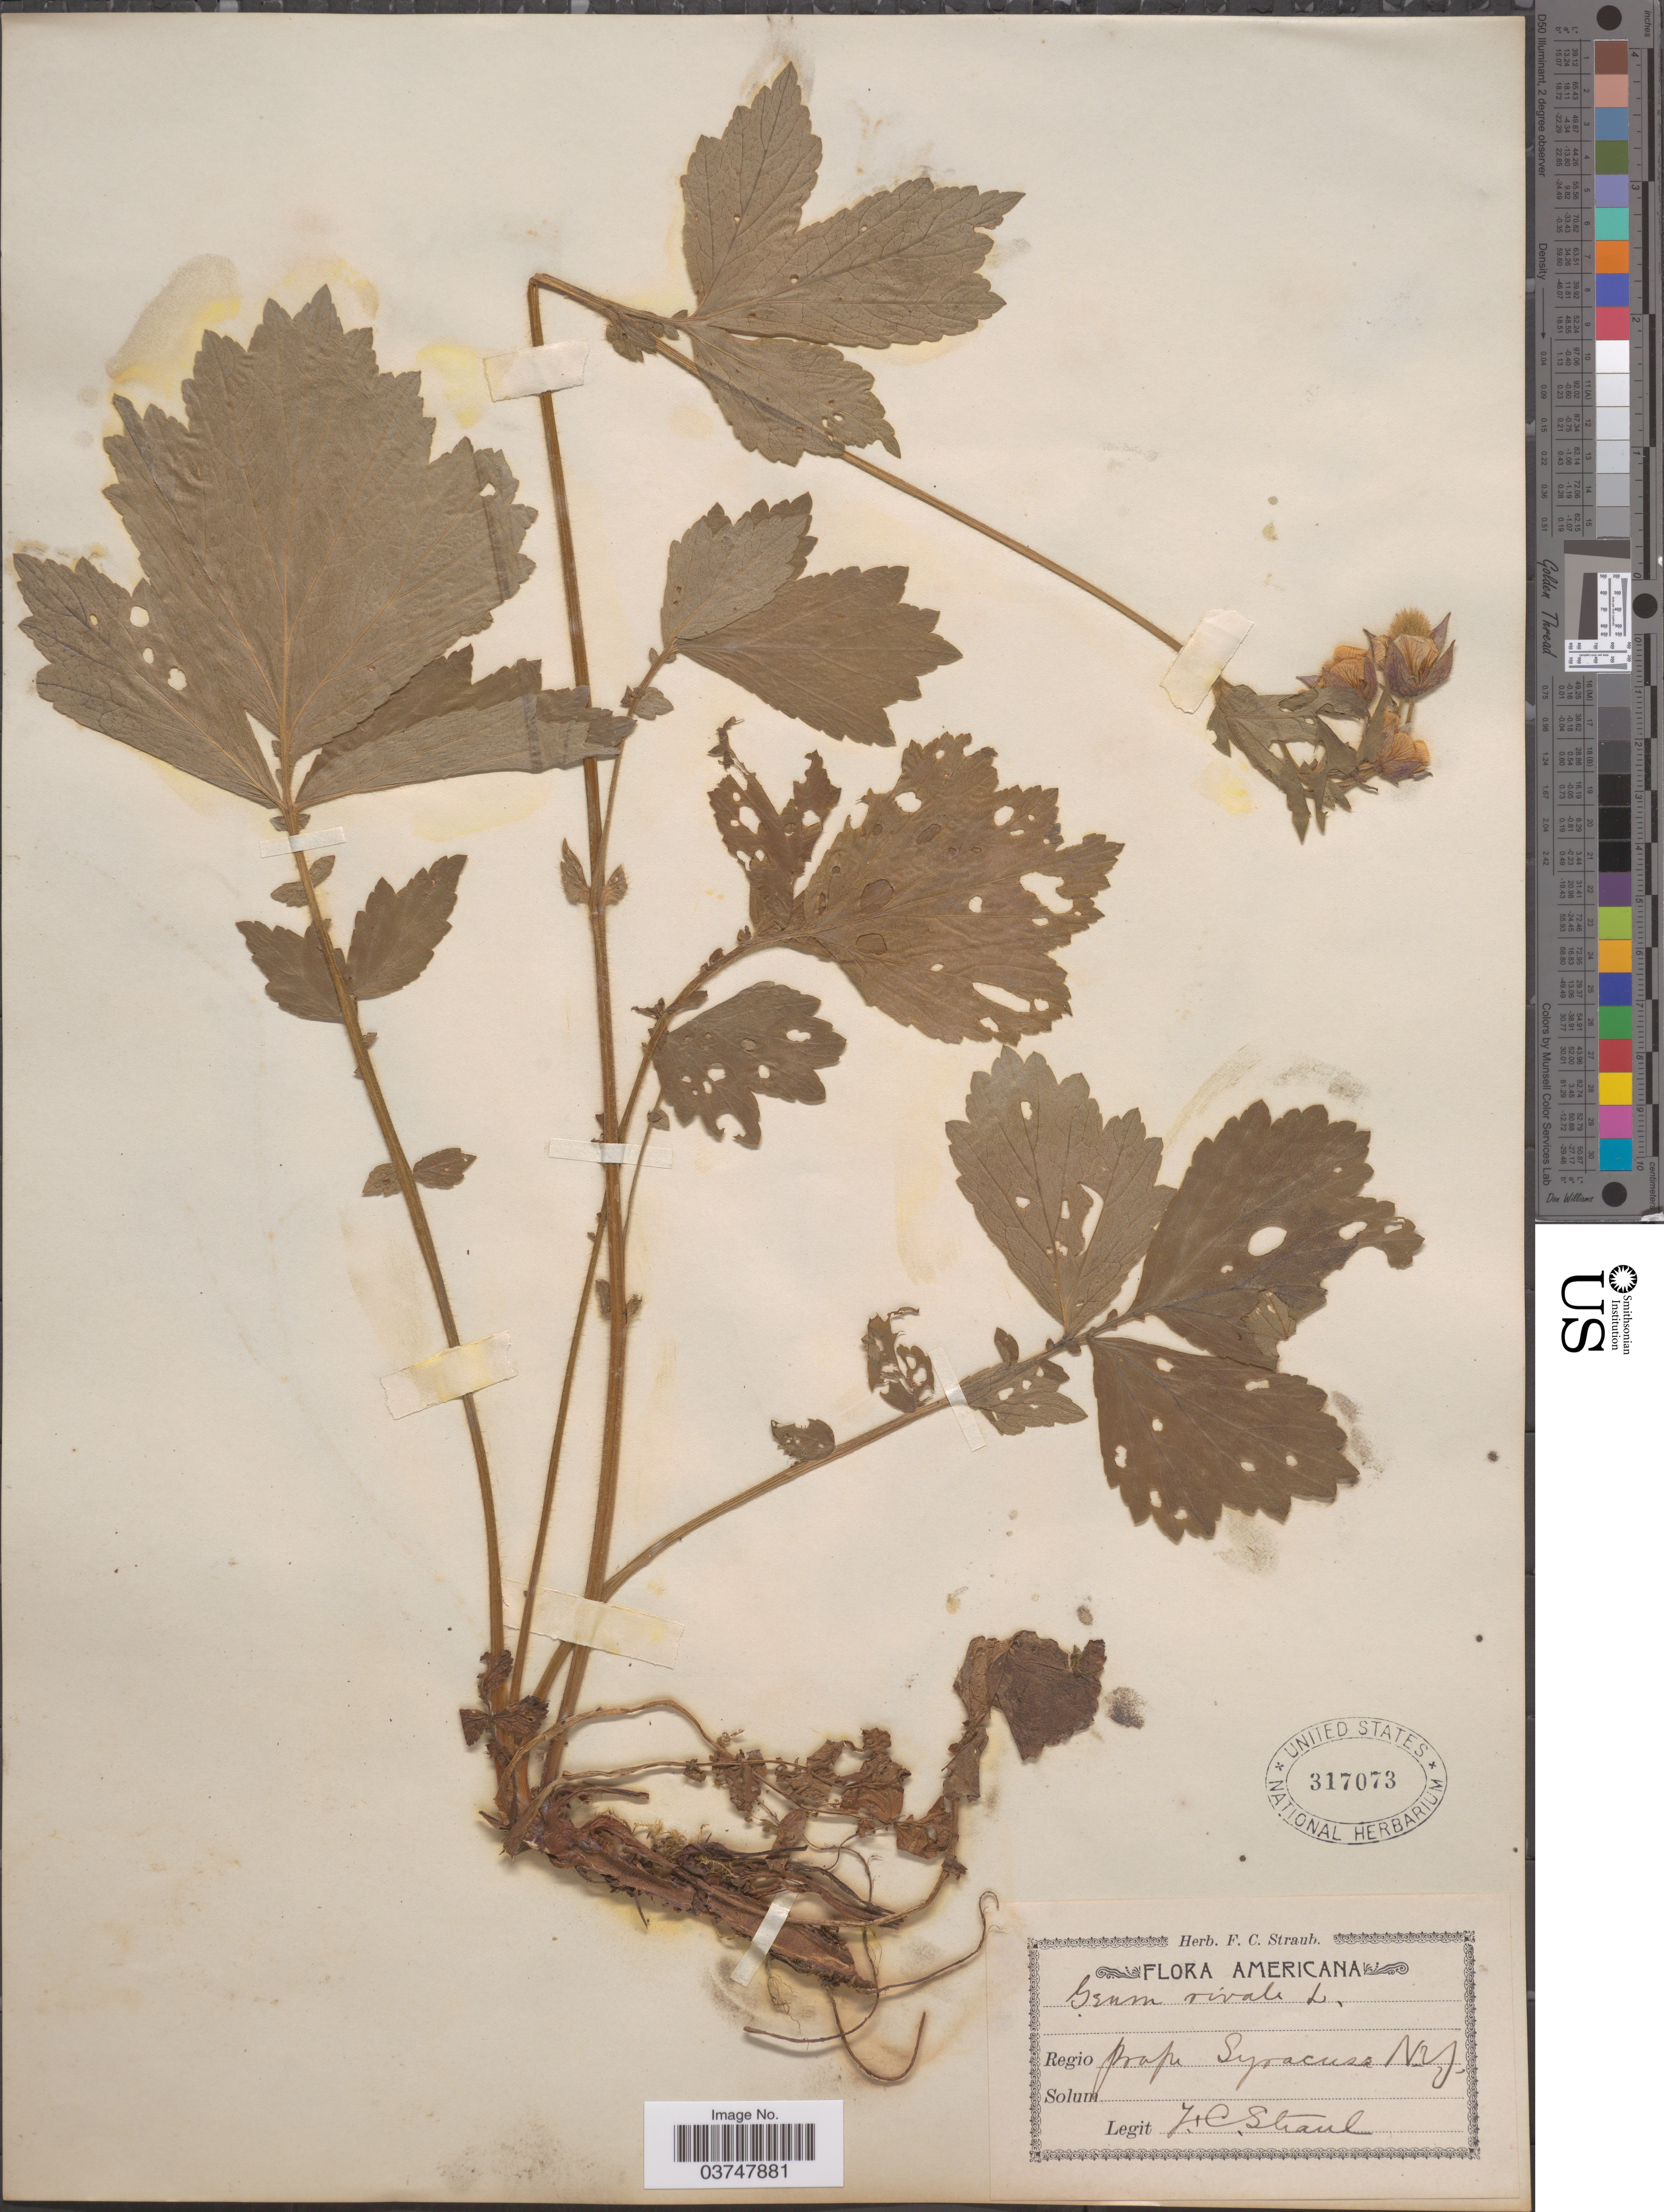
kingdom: Plantae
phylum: Tracheophyta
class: Magnoliopsida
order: Rosales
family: Rosaceae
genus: Geum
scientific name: Geum rivale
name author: L.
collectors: F. Straub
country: United States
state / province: New York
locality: Prope Syracuse.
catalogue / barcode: US 317073